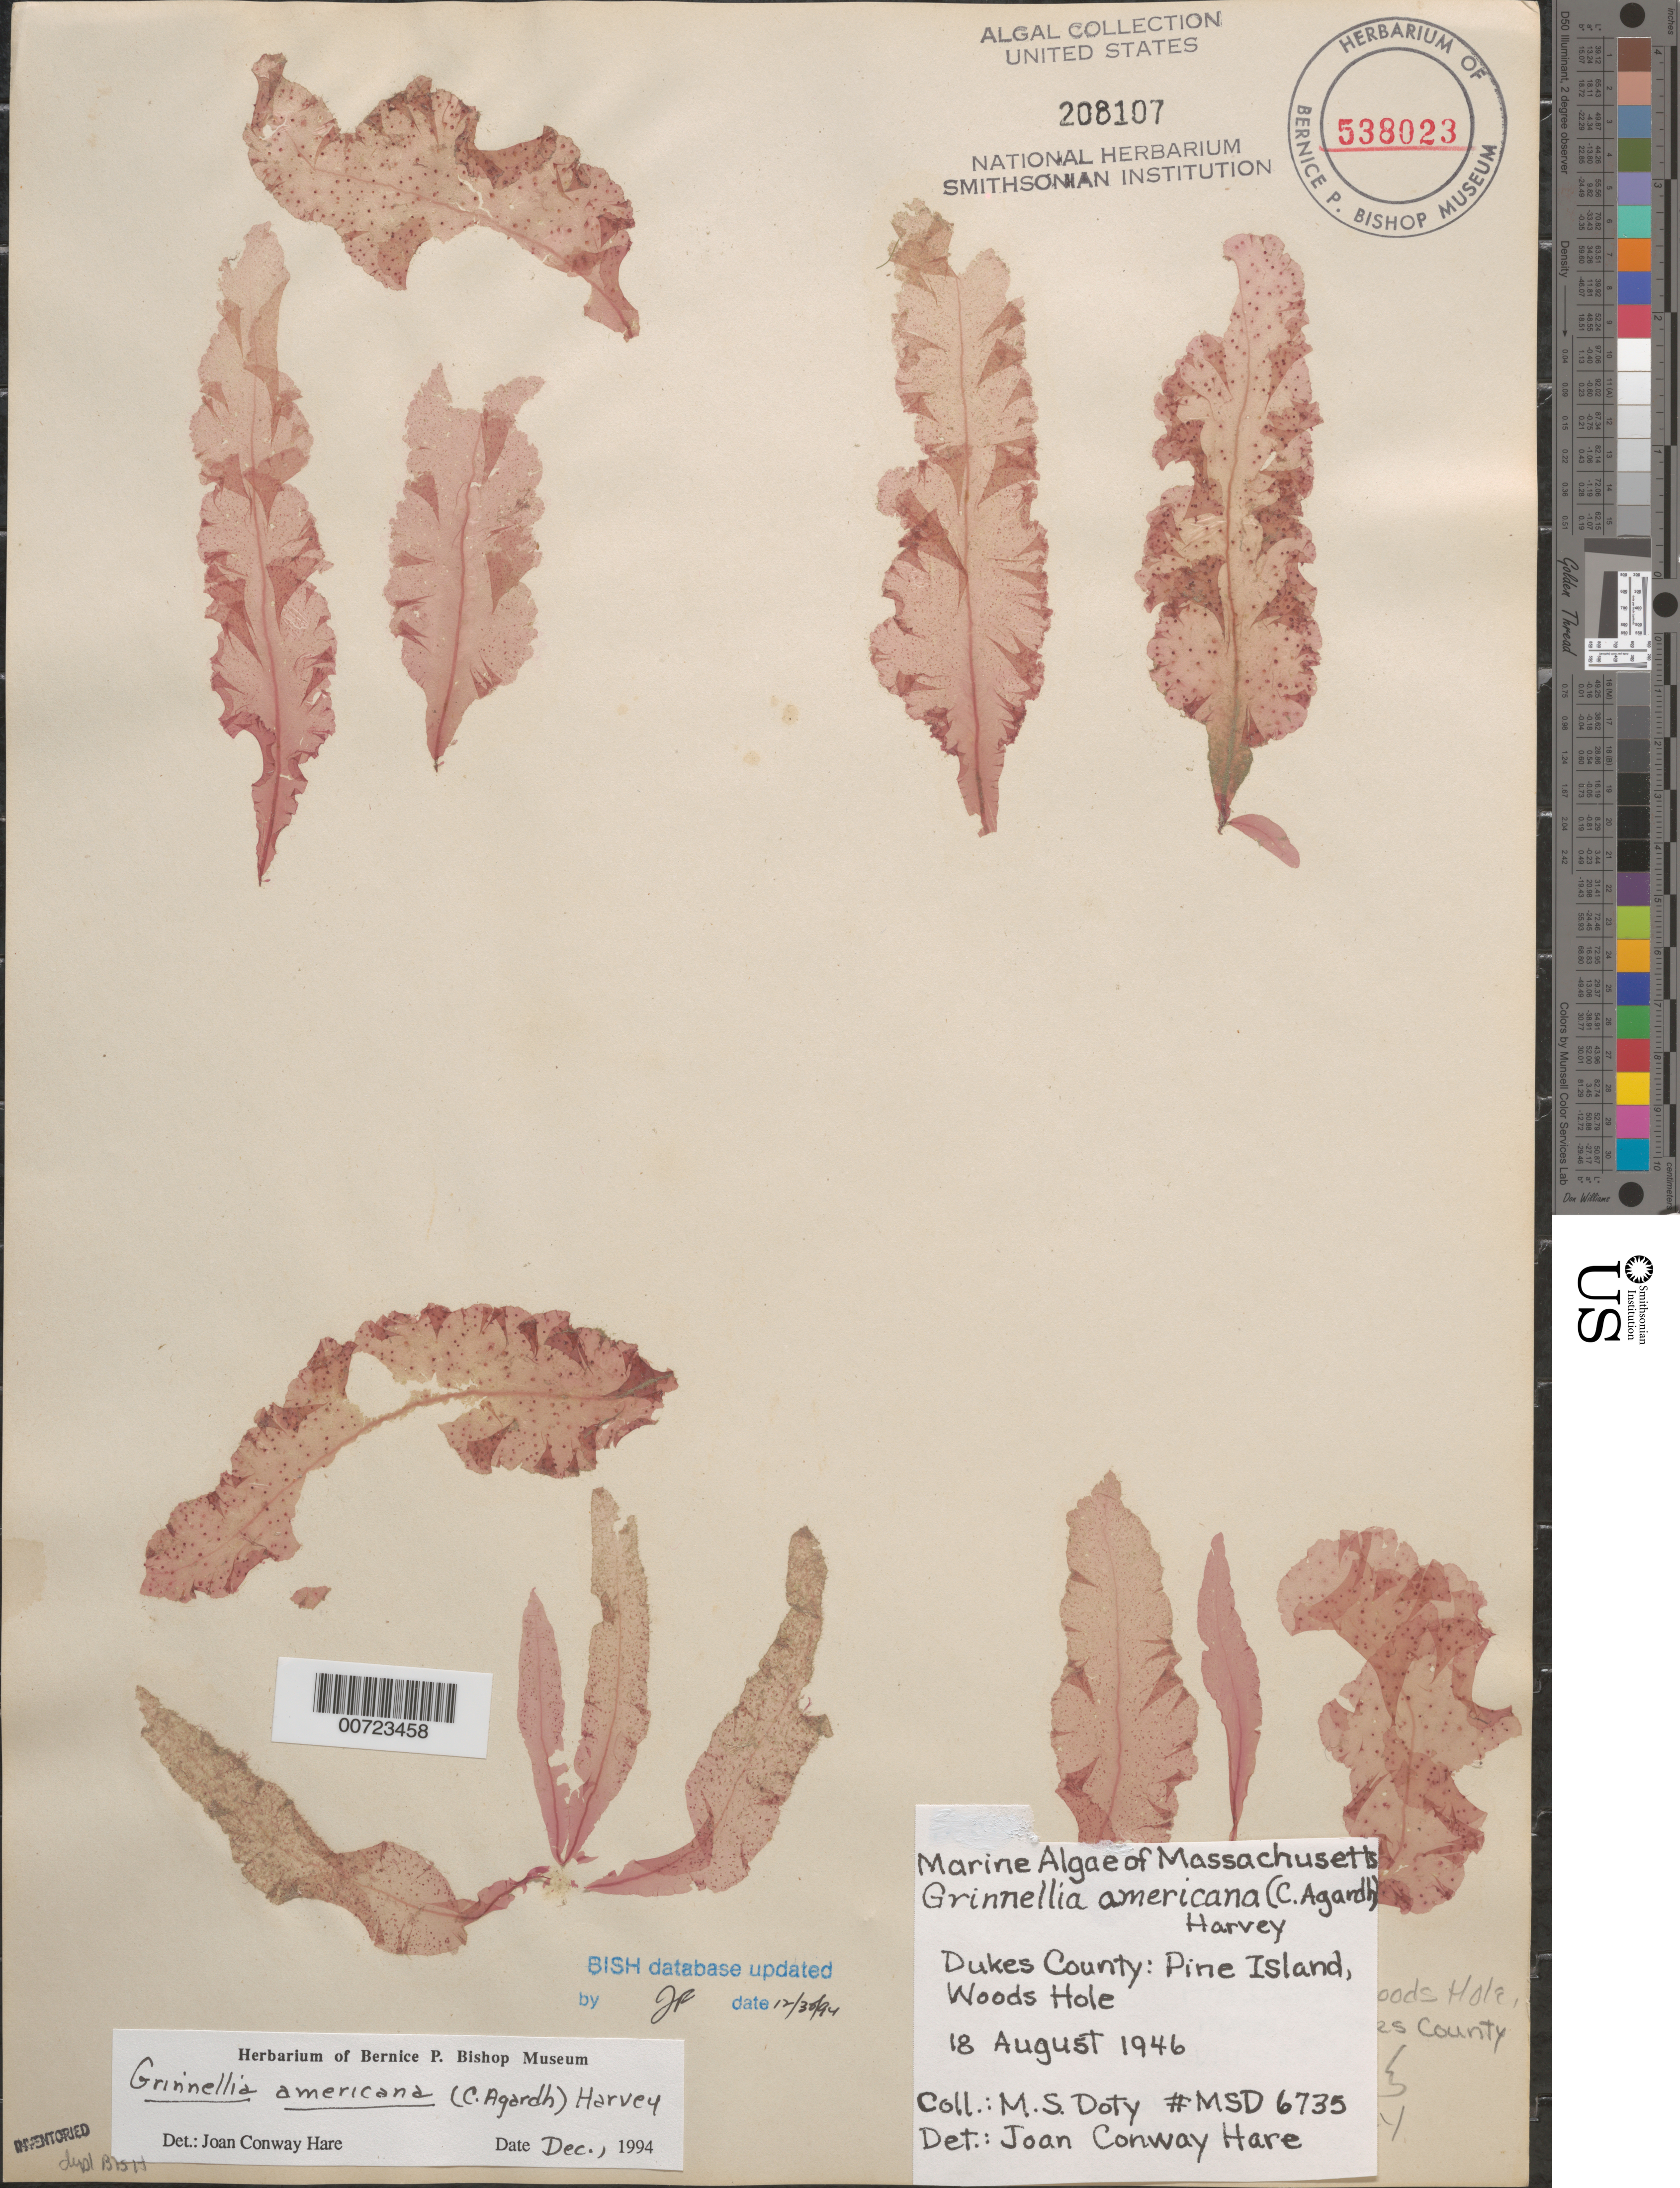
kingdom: Plantae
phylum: Rhodophyta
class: Florideophyceae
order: Ceramiales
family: Delesseriaceae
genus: Grinnellia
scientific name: Grinnellia americana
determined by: Hare, Joan Conway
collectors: M. S. Doty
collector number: MSD 6735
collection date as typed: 18 Aug 1946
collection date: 1946-08-18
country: United States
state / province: Massachusetts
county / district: Dukes County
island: Pine Island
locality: Woods Hole area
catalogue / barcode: US 208107